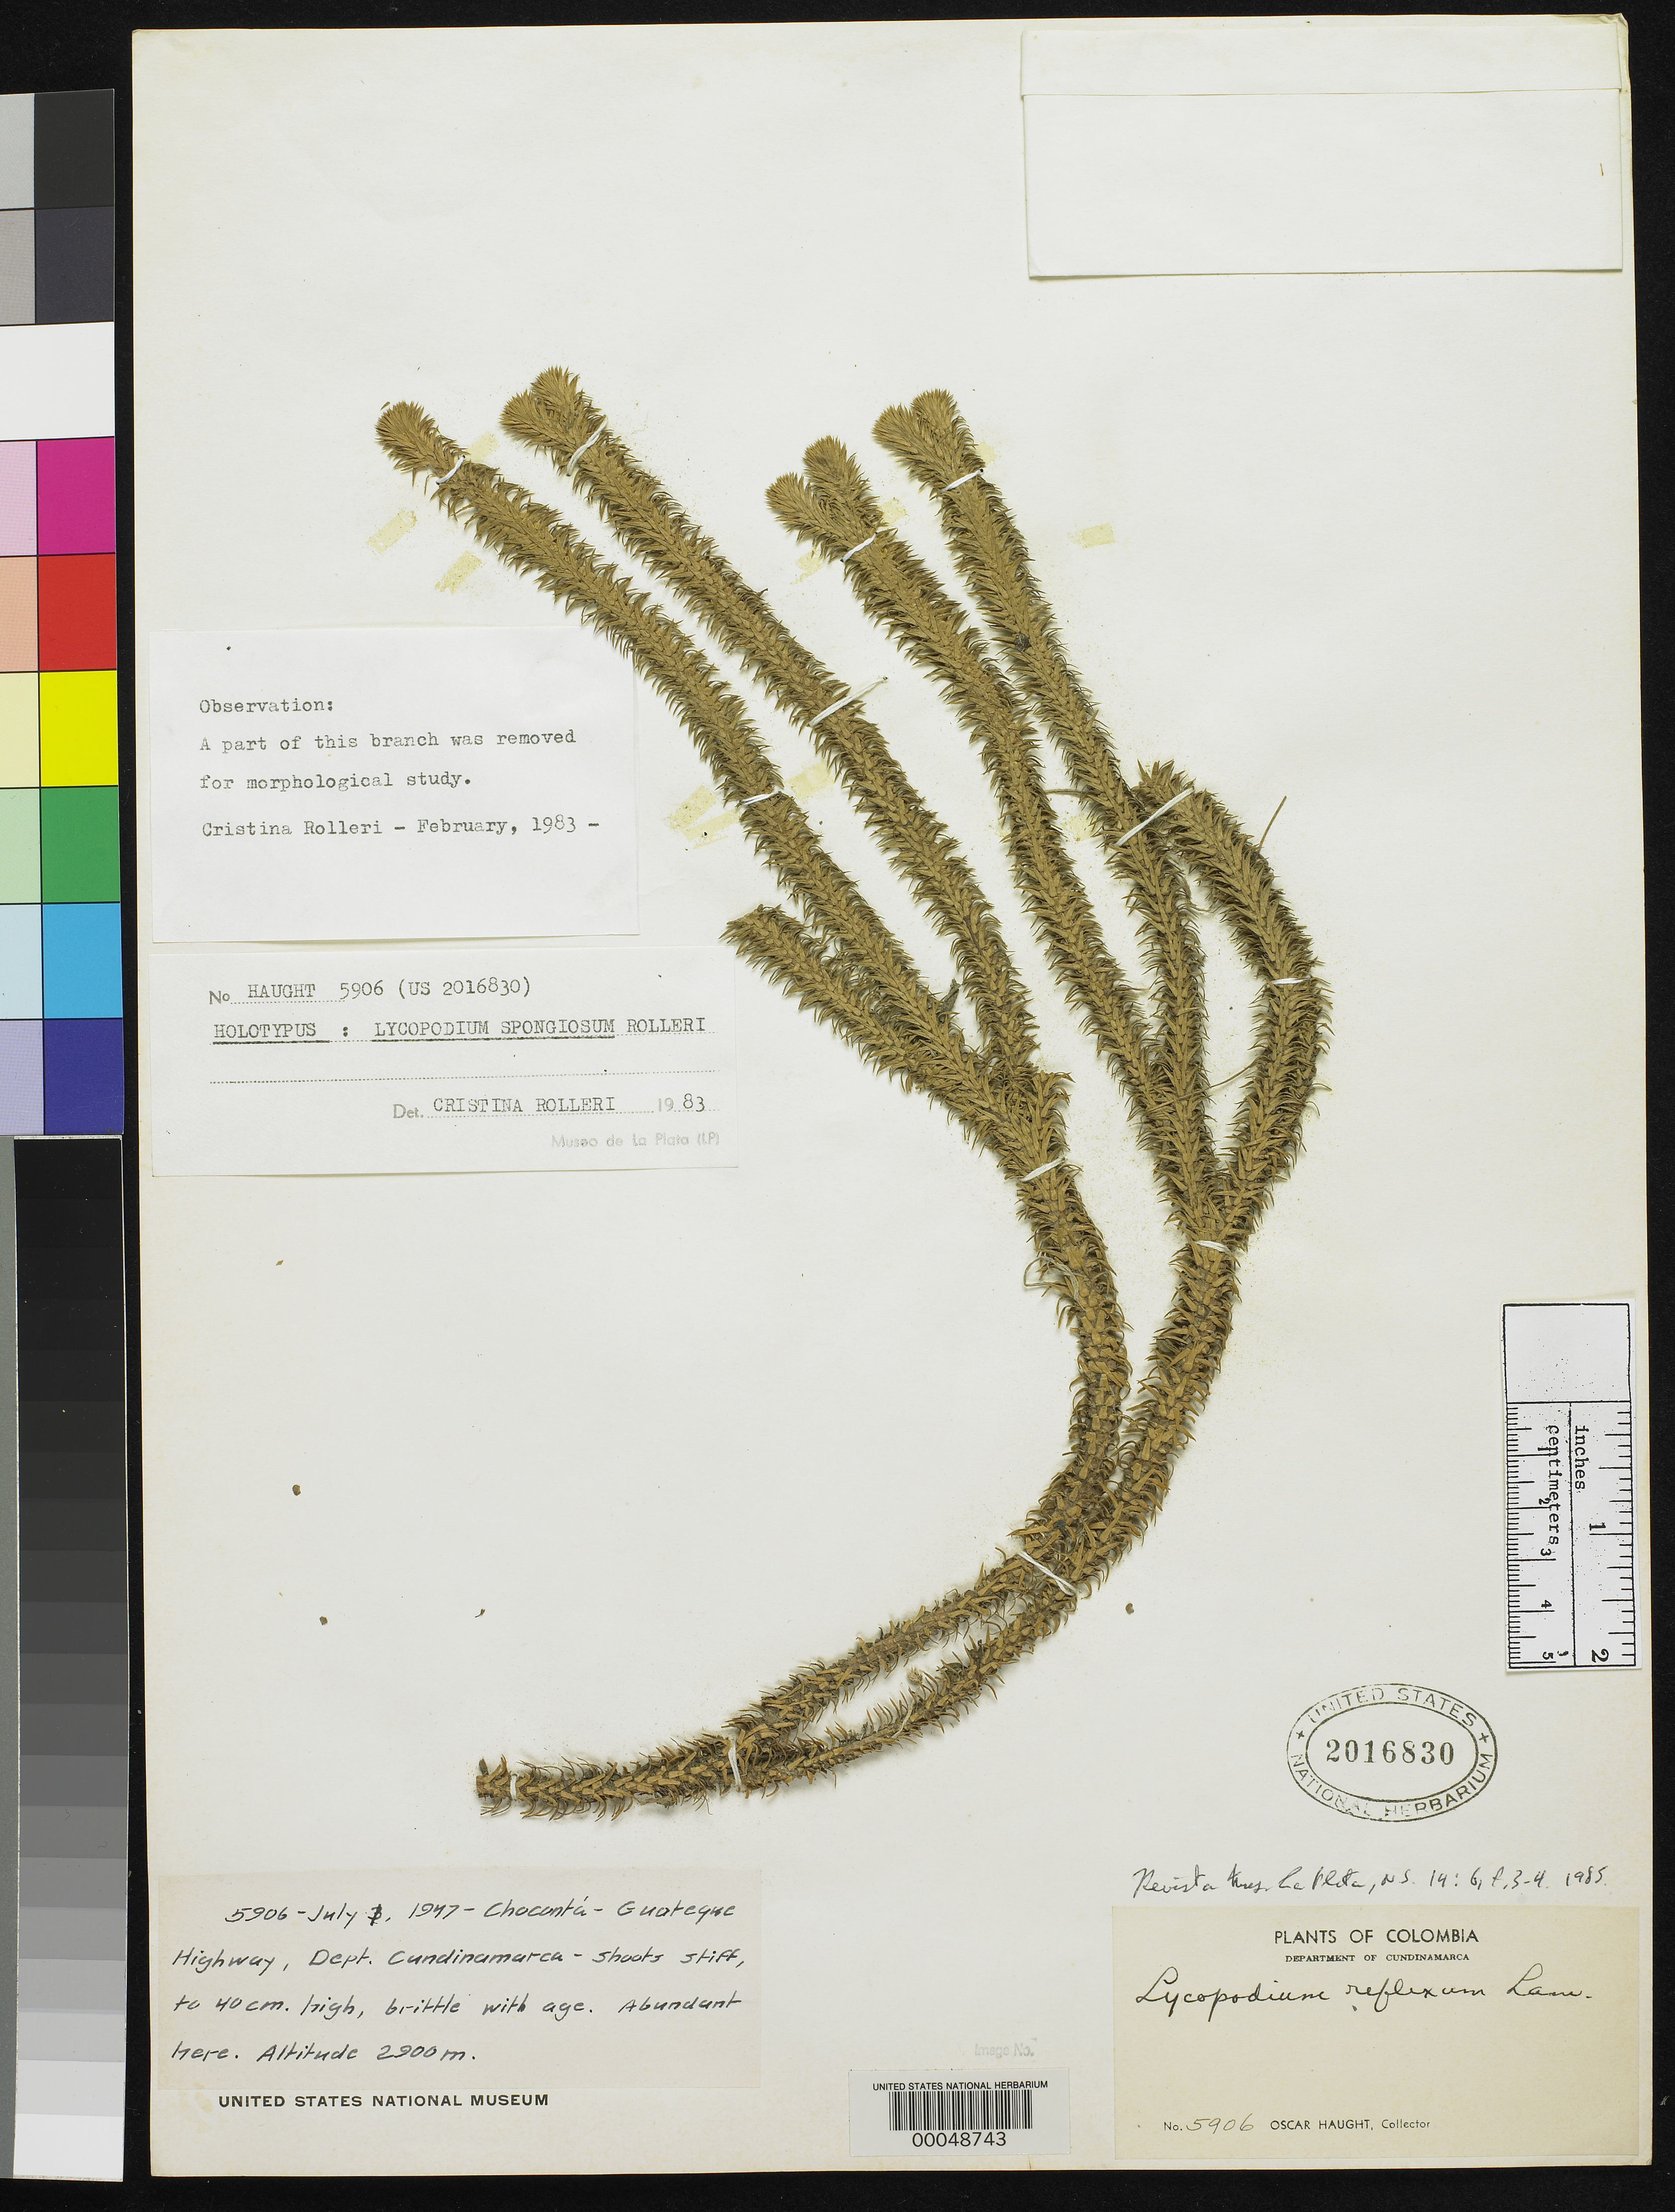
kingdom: Plantae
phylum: Tracheophyta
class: Lycopodiopsida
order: Lycopodiales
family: Lycopodiaceae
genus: Lycopodium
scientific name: Lycopodium spongiosum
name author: Rolleri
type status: Holotype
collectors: O. L. Haught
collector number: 5906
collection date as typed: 01 Jul 1947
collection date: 1947-07-01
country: Colombia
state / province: Cundinamarca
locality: Choconta - Guateque Highway.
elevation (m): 2900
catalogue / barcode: US 2016830